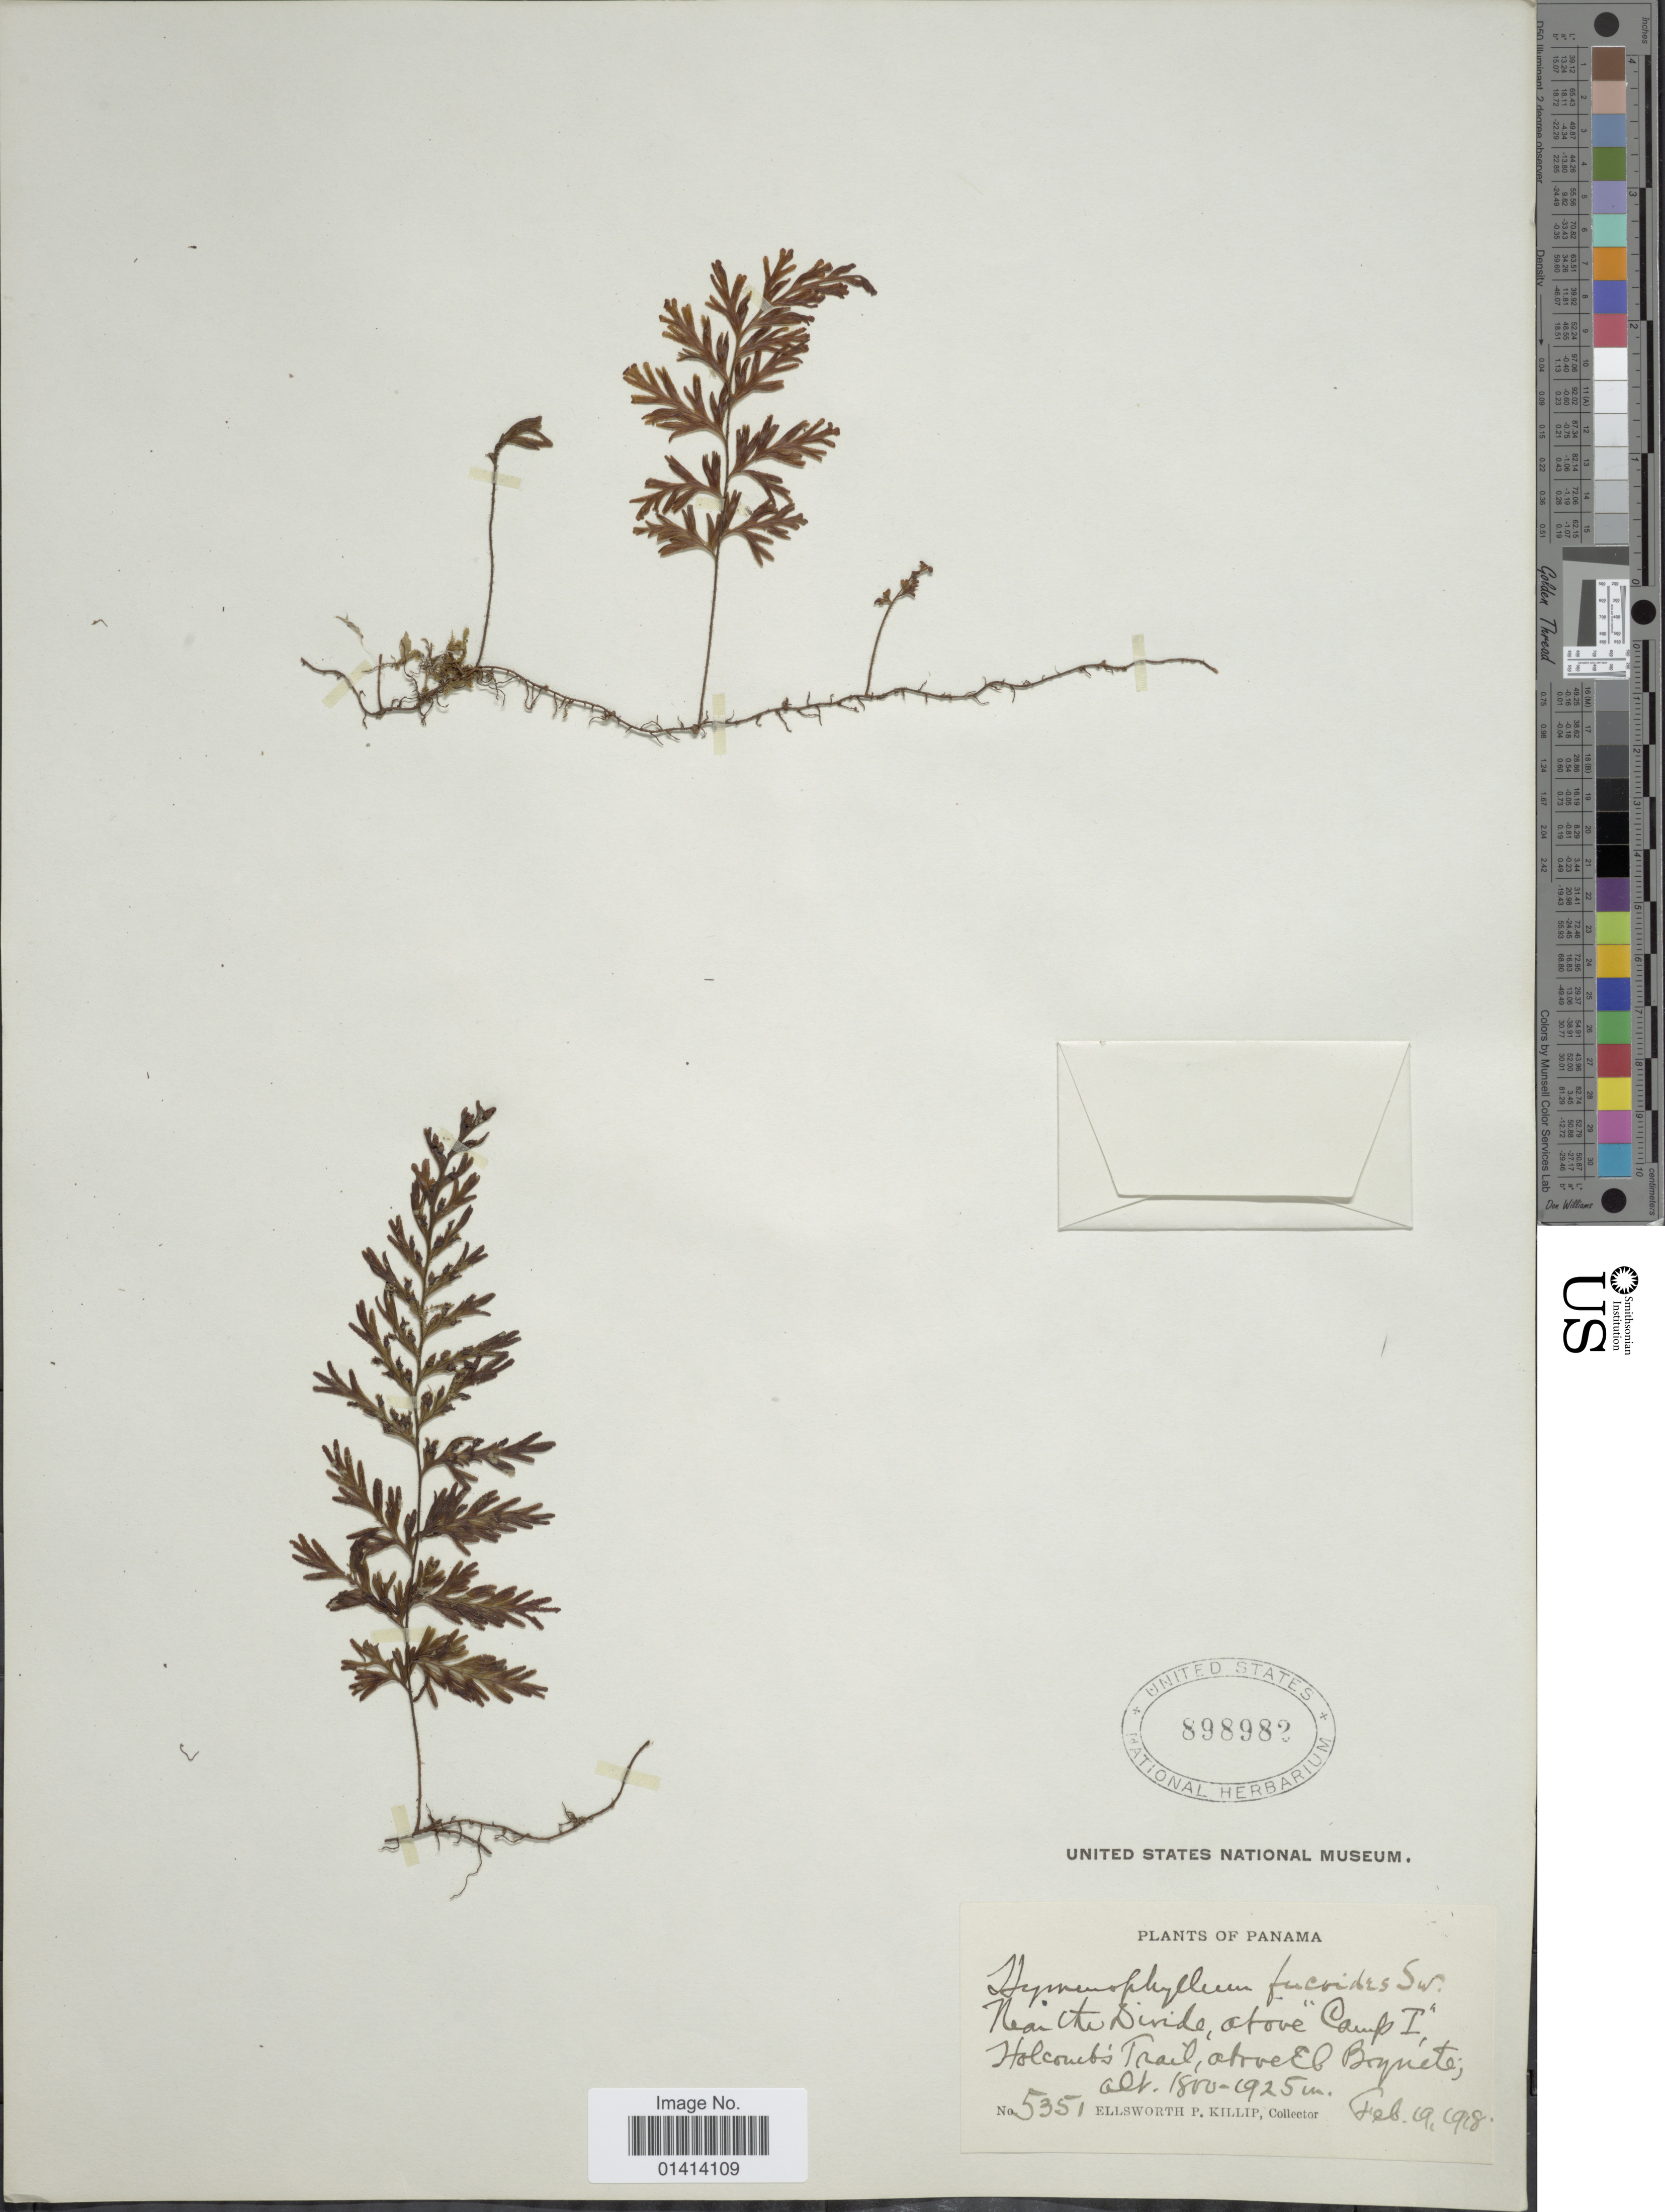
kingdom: Plantae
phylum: Tracheophyta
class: Polypodiopsida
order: Hymenophyllales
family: Hymenophyllaceae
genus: Hymenophyllum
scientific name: Hymenophyllum fucoides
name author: (Sw.) Sw.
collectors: E. P. Killip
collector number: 5351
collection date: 1918-02-19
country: Panama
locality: Near the Divide, above 'Camp I,' Holcomb's Trail, above El Boquete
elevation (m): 1800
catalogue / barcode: US 898982